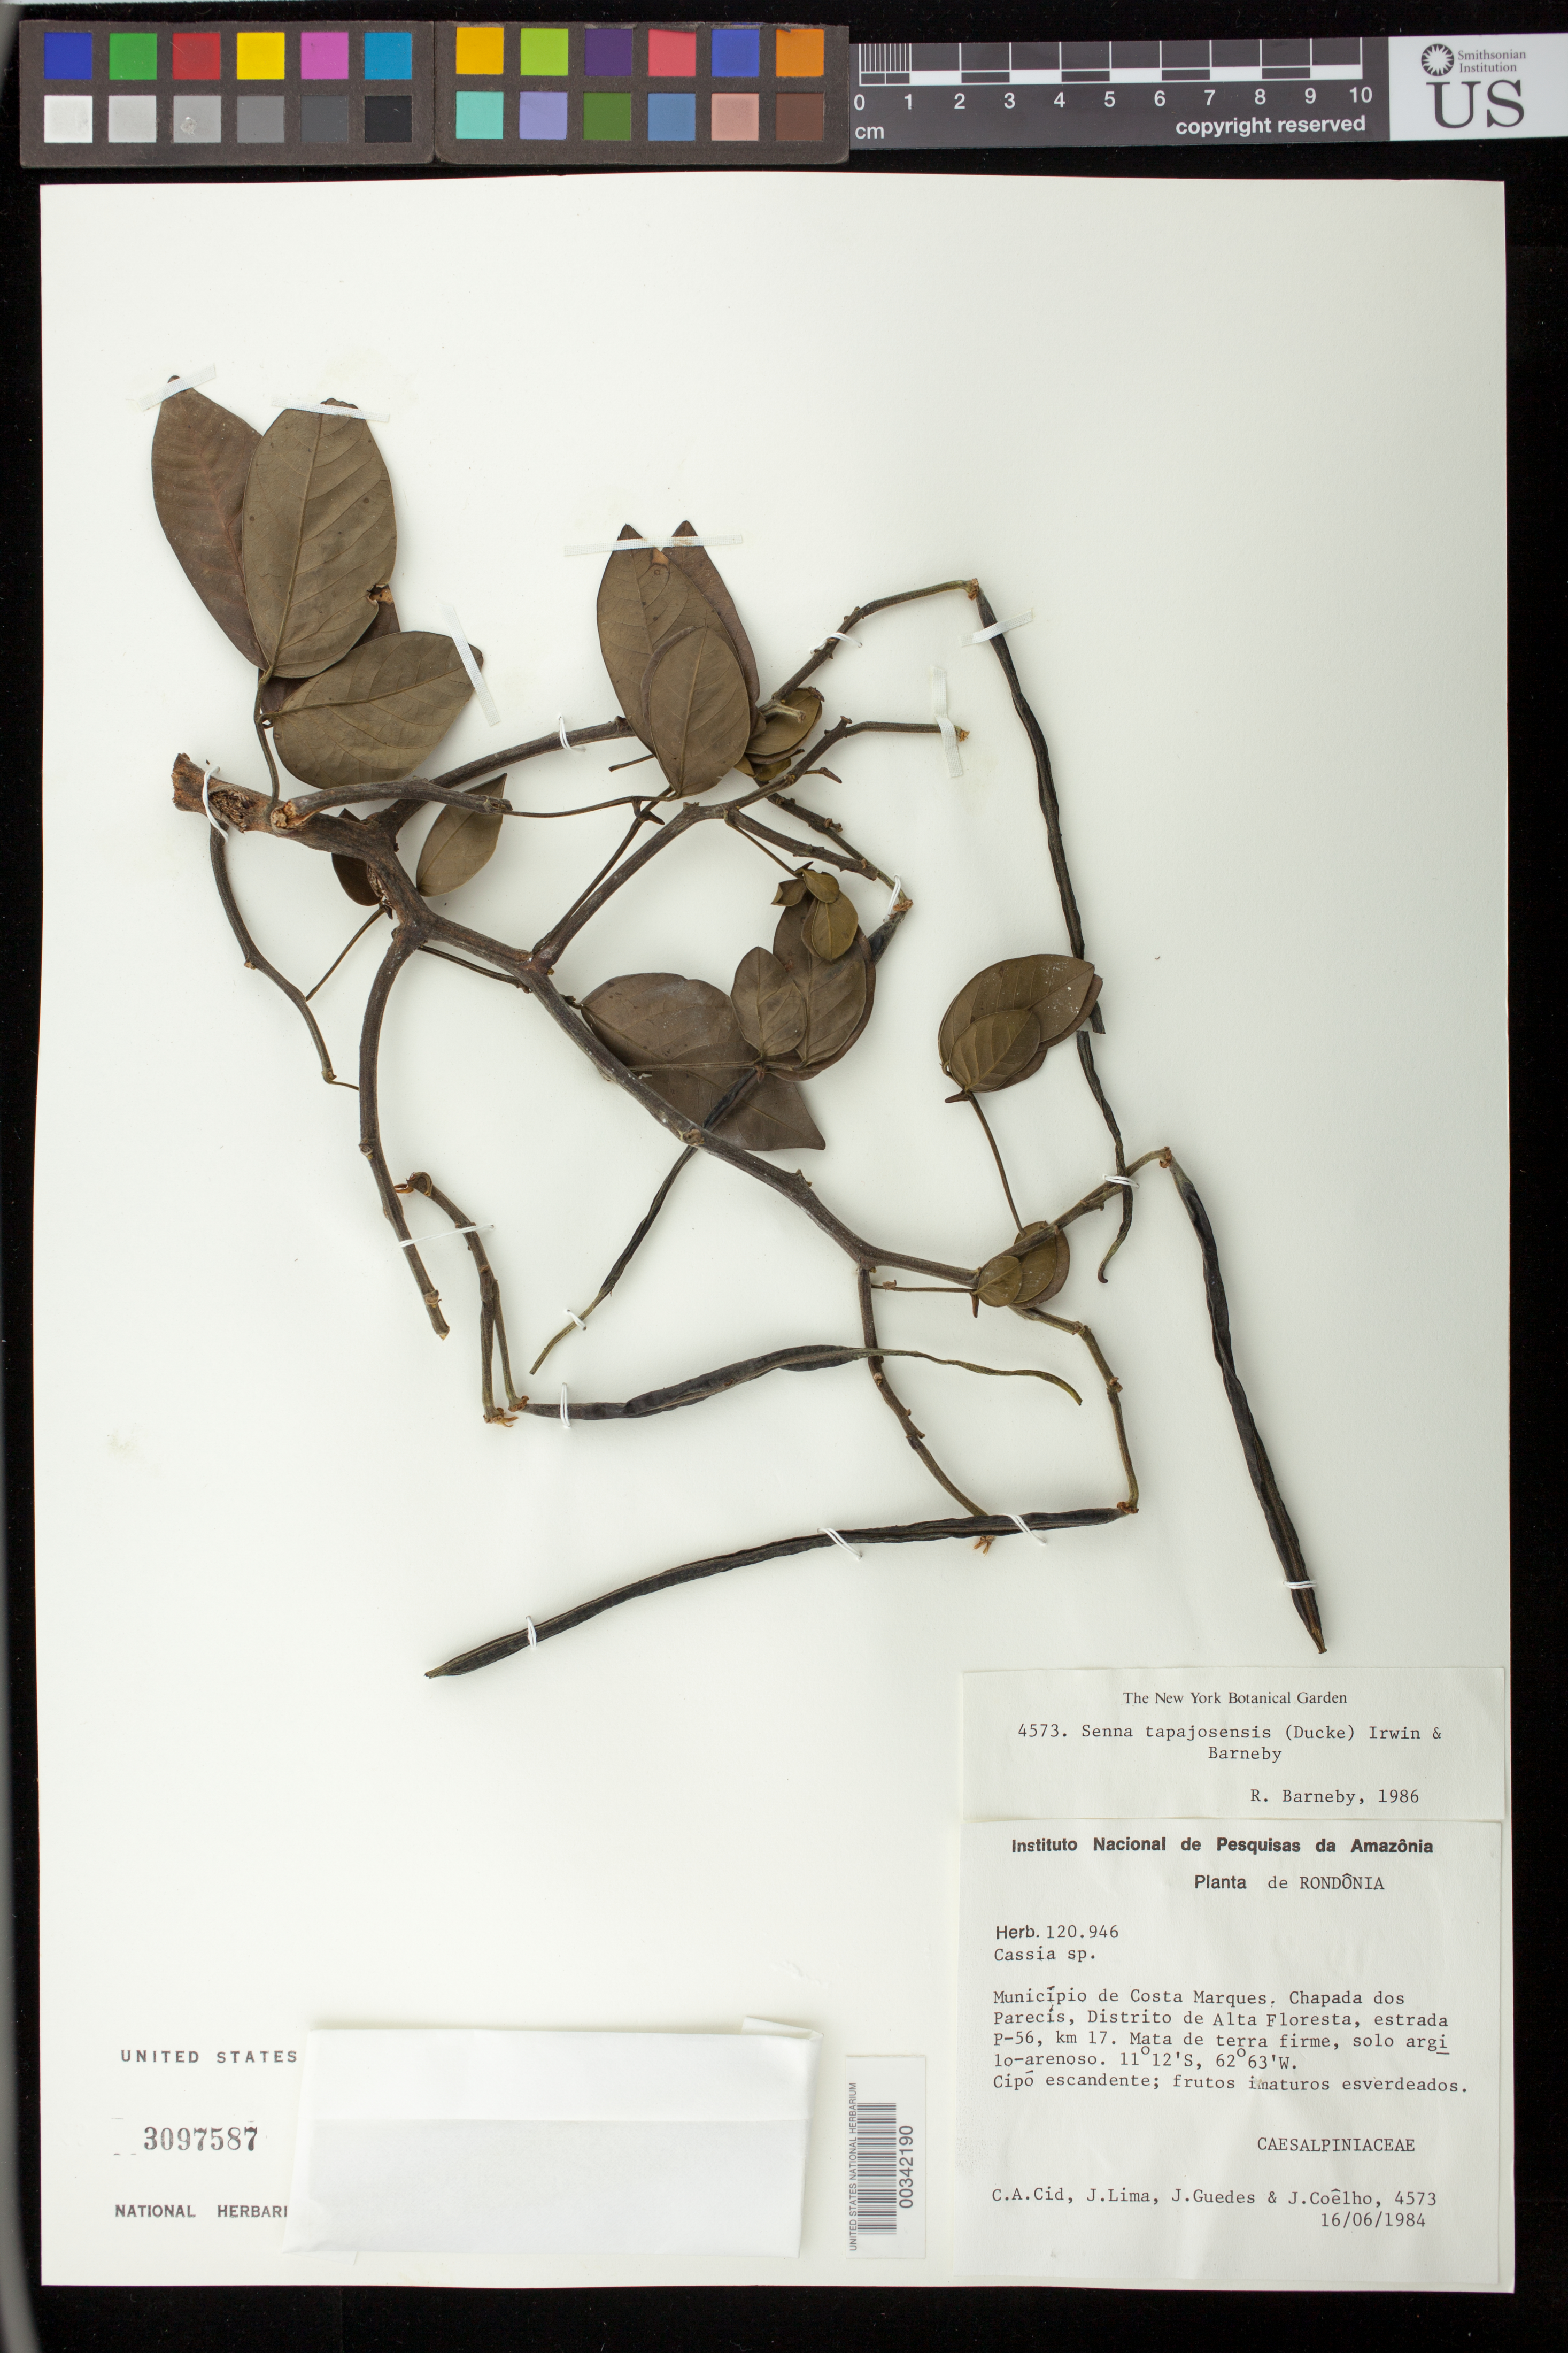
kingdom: Plantae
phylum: Tracheophyta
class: Magnoliopsida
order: Fabales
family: Fabaceae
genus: Senna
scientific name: Senna tapajozensis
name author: (Ducke) H.S. Irwin & Barneby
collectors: C. A. Cid Ferreira, J. Lima & J. Coelho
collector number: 4573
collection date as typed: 16 Jun 1984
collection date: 1984-06-16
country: Brazil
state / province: Rondônia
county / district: Costa Marques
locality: Chapada dos parecis; alta floresta dist.; estrada p-56, km 17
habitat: Mata de teraa firme, solo argilo-arenoso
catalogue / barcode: US 3097587